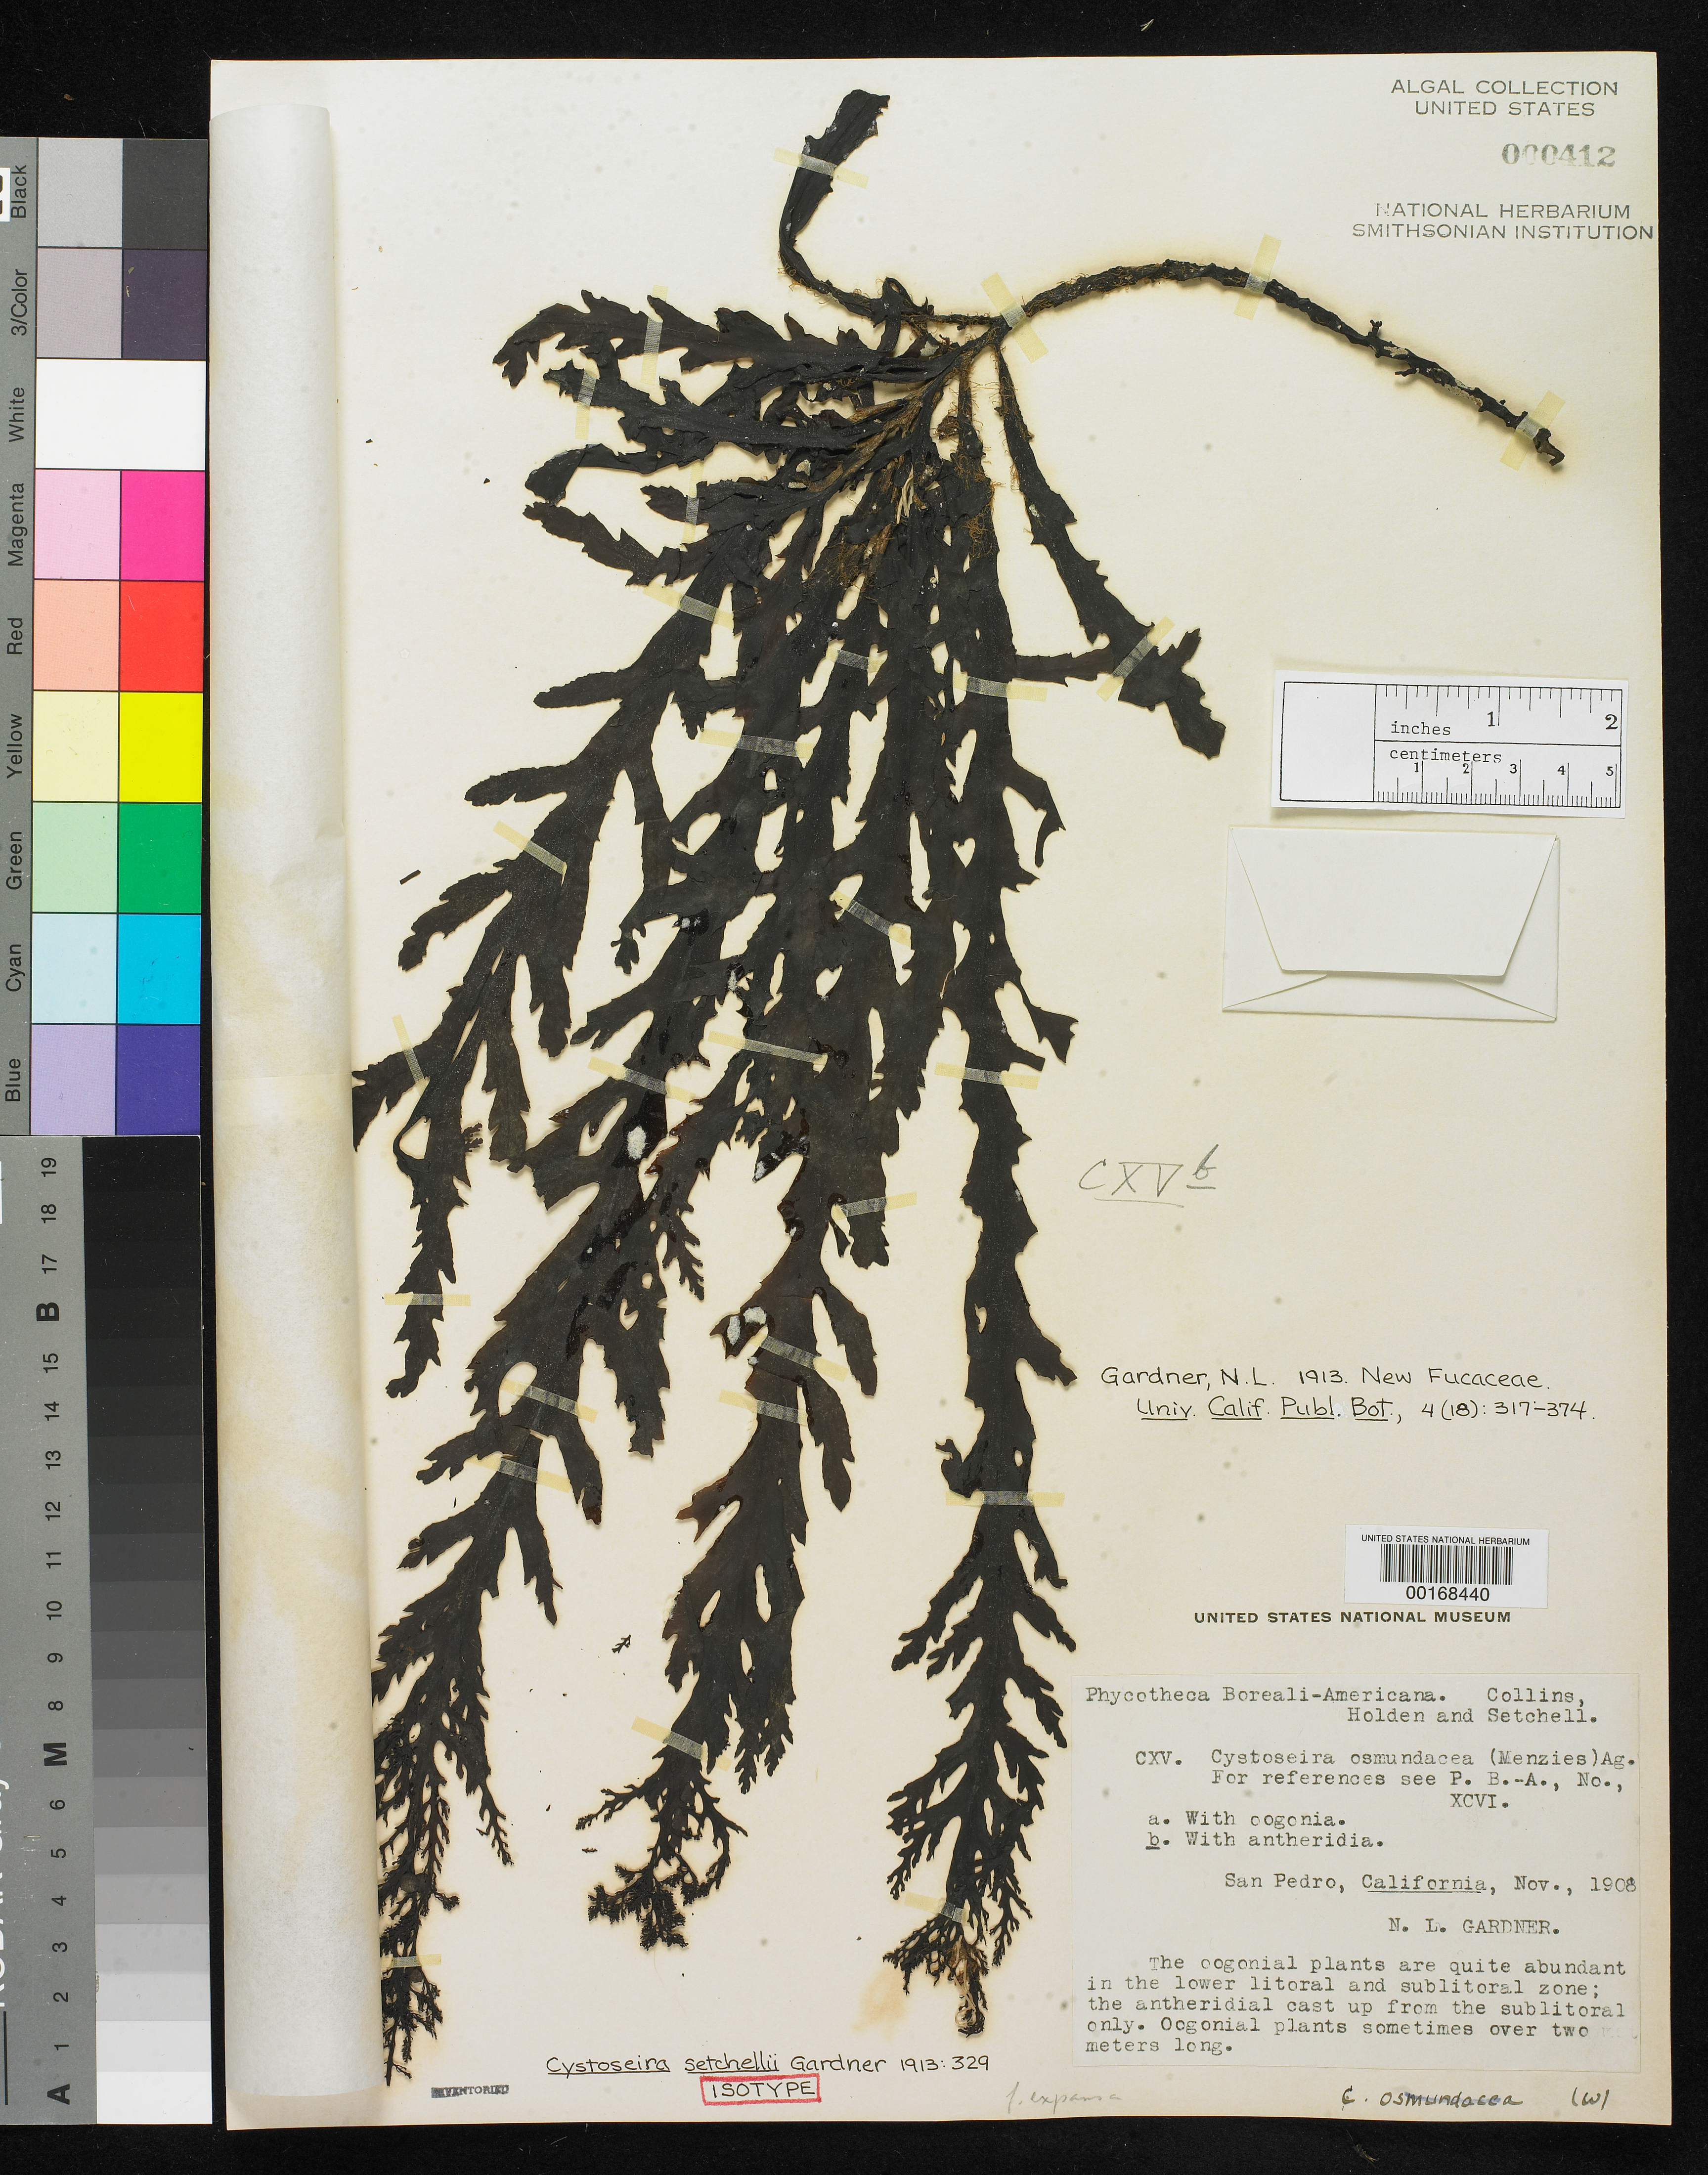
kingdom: Chromista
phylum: Ochrophyta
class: Phaeophyceae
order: Fucales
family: Sargassaceae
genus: Cystoseira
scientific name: Cystoseira setchellii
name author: N.L. Gardner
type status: Isotype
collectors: N. Gardner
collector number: PB-A CXVB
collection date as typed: Nov 1908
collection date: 1908-11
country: United States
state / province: California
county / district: Los Angeles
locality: San Pedro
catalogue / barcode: US 412